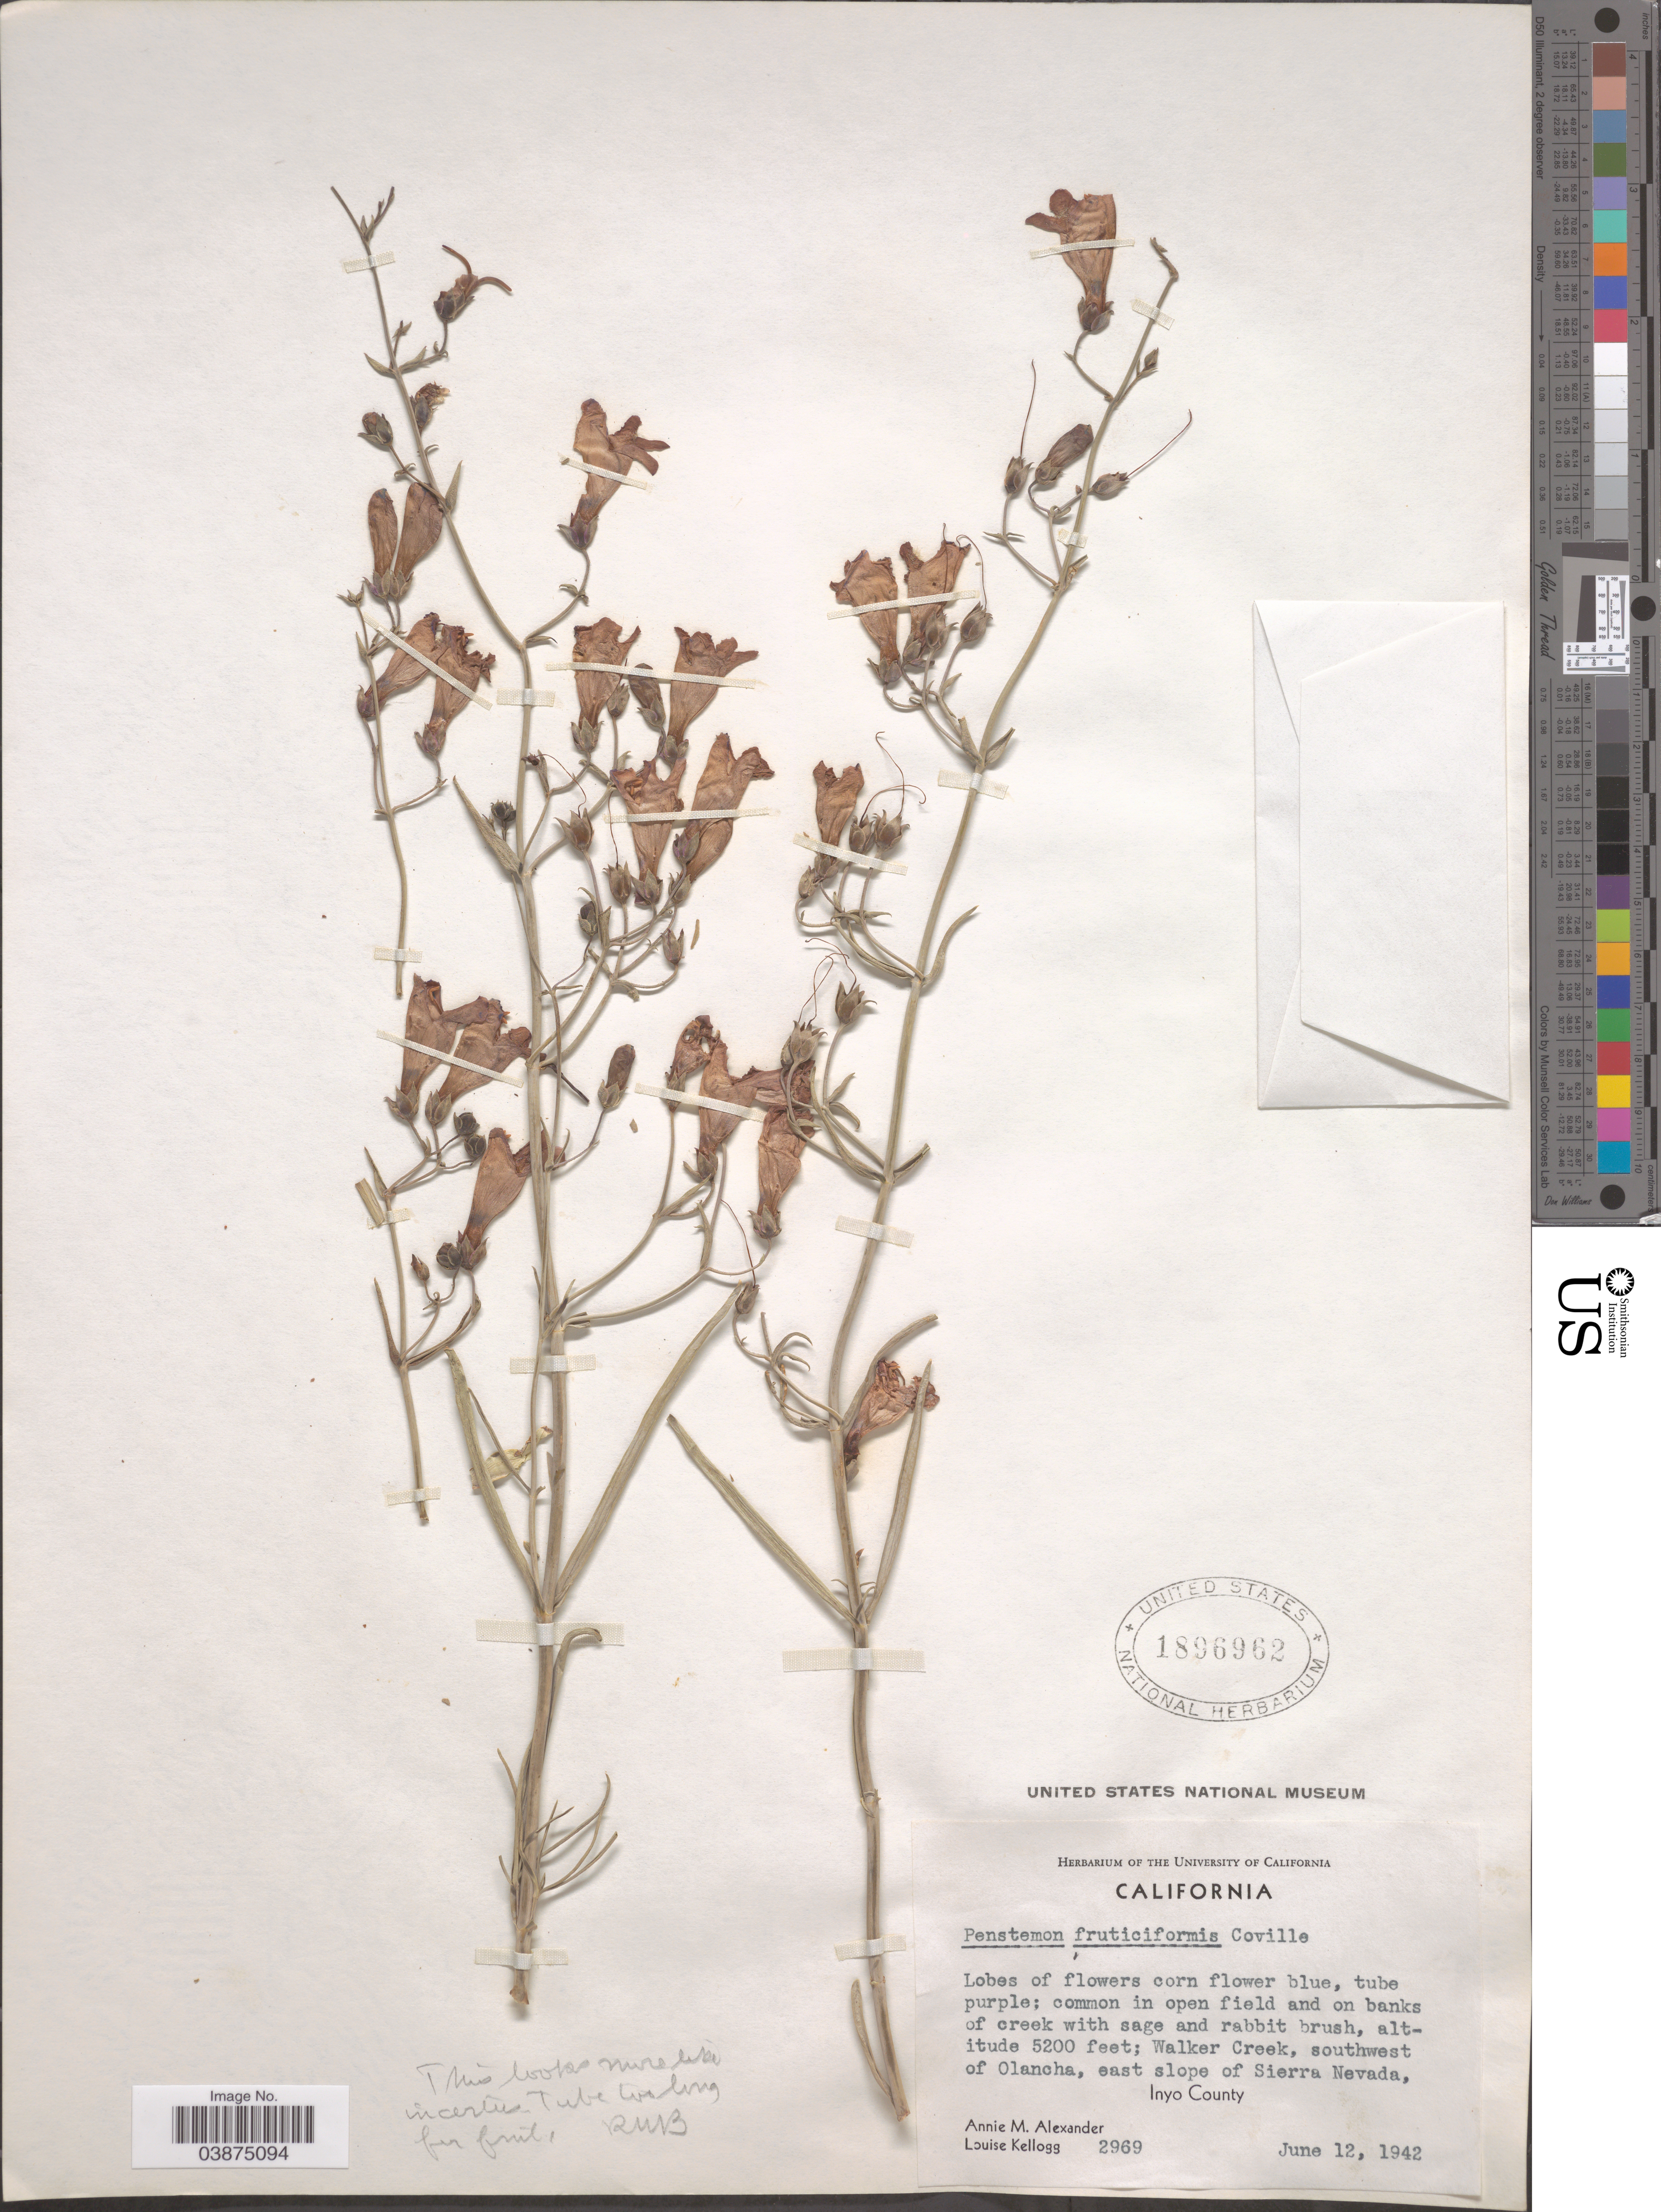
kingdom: Plantae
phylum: Tracheophyta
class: Magnoliopsida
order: Lamiales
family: Plantaginaceae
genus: Penstemon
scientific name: Penstemon fruticiformis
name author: Coville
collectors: A. M. Alexander & L. Kellogg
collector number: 2969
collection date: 1942-06-12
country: United States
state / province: California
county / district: Inyo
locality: Walker Creek, southwest of Olancha, east slope of Sierra Nevada, Inyo County.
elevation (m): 1585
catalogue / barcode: US 1896962